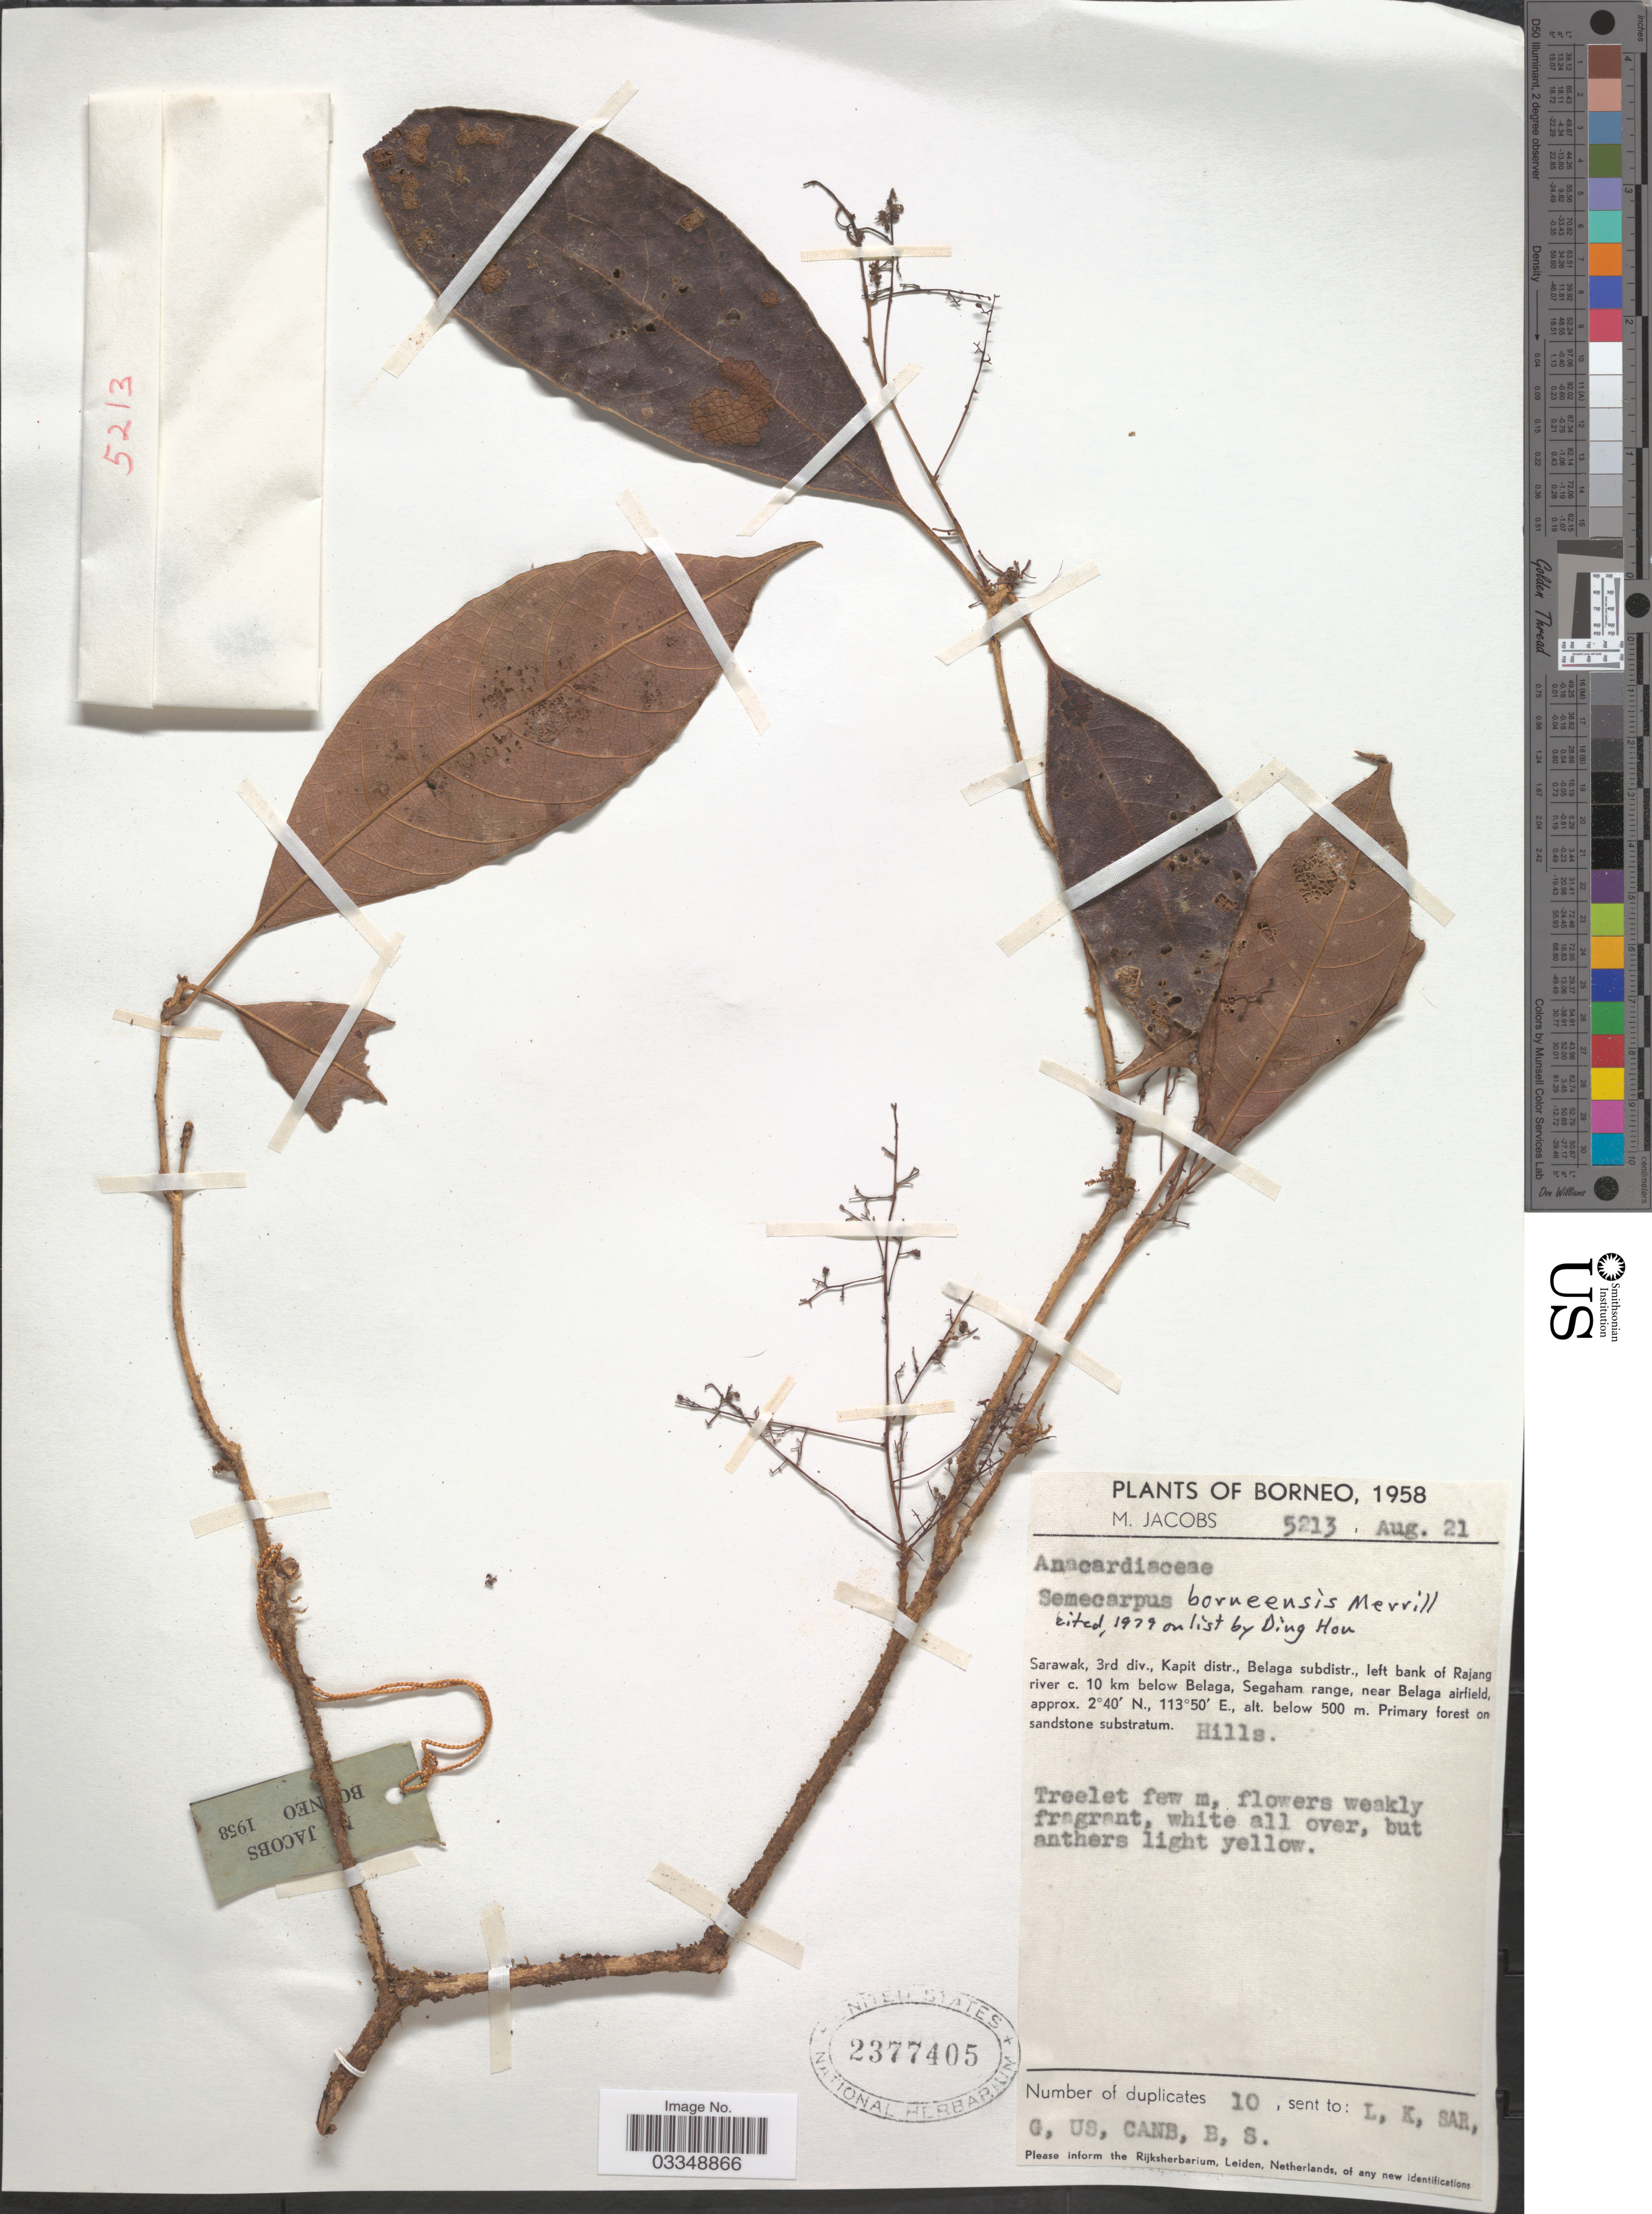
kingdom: Plantae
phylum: Tracheophyta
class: Magnoliopsida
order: Sapindales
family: Anacardiaceae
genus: Semecarpus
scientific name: Semecarpus borneensis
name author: Merr.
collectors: M. Jacobs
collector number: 5213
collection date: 1958-08-21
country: Malaysia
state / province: Sarawak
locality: Borneo. 3rd div., Kapit distr., Belaga subdistr., left bank of Rajang river c. 10 km below Belaga, Segaham range, near Belaga airfield.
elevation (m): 500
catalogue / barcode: US 2377405